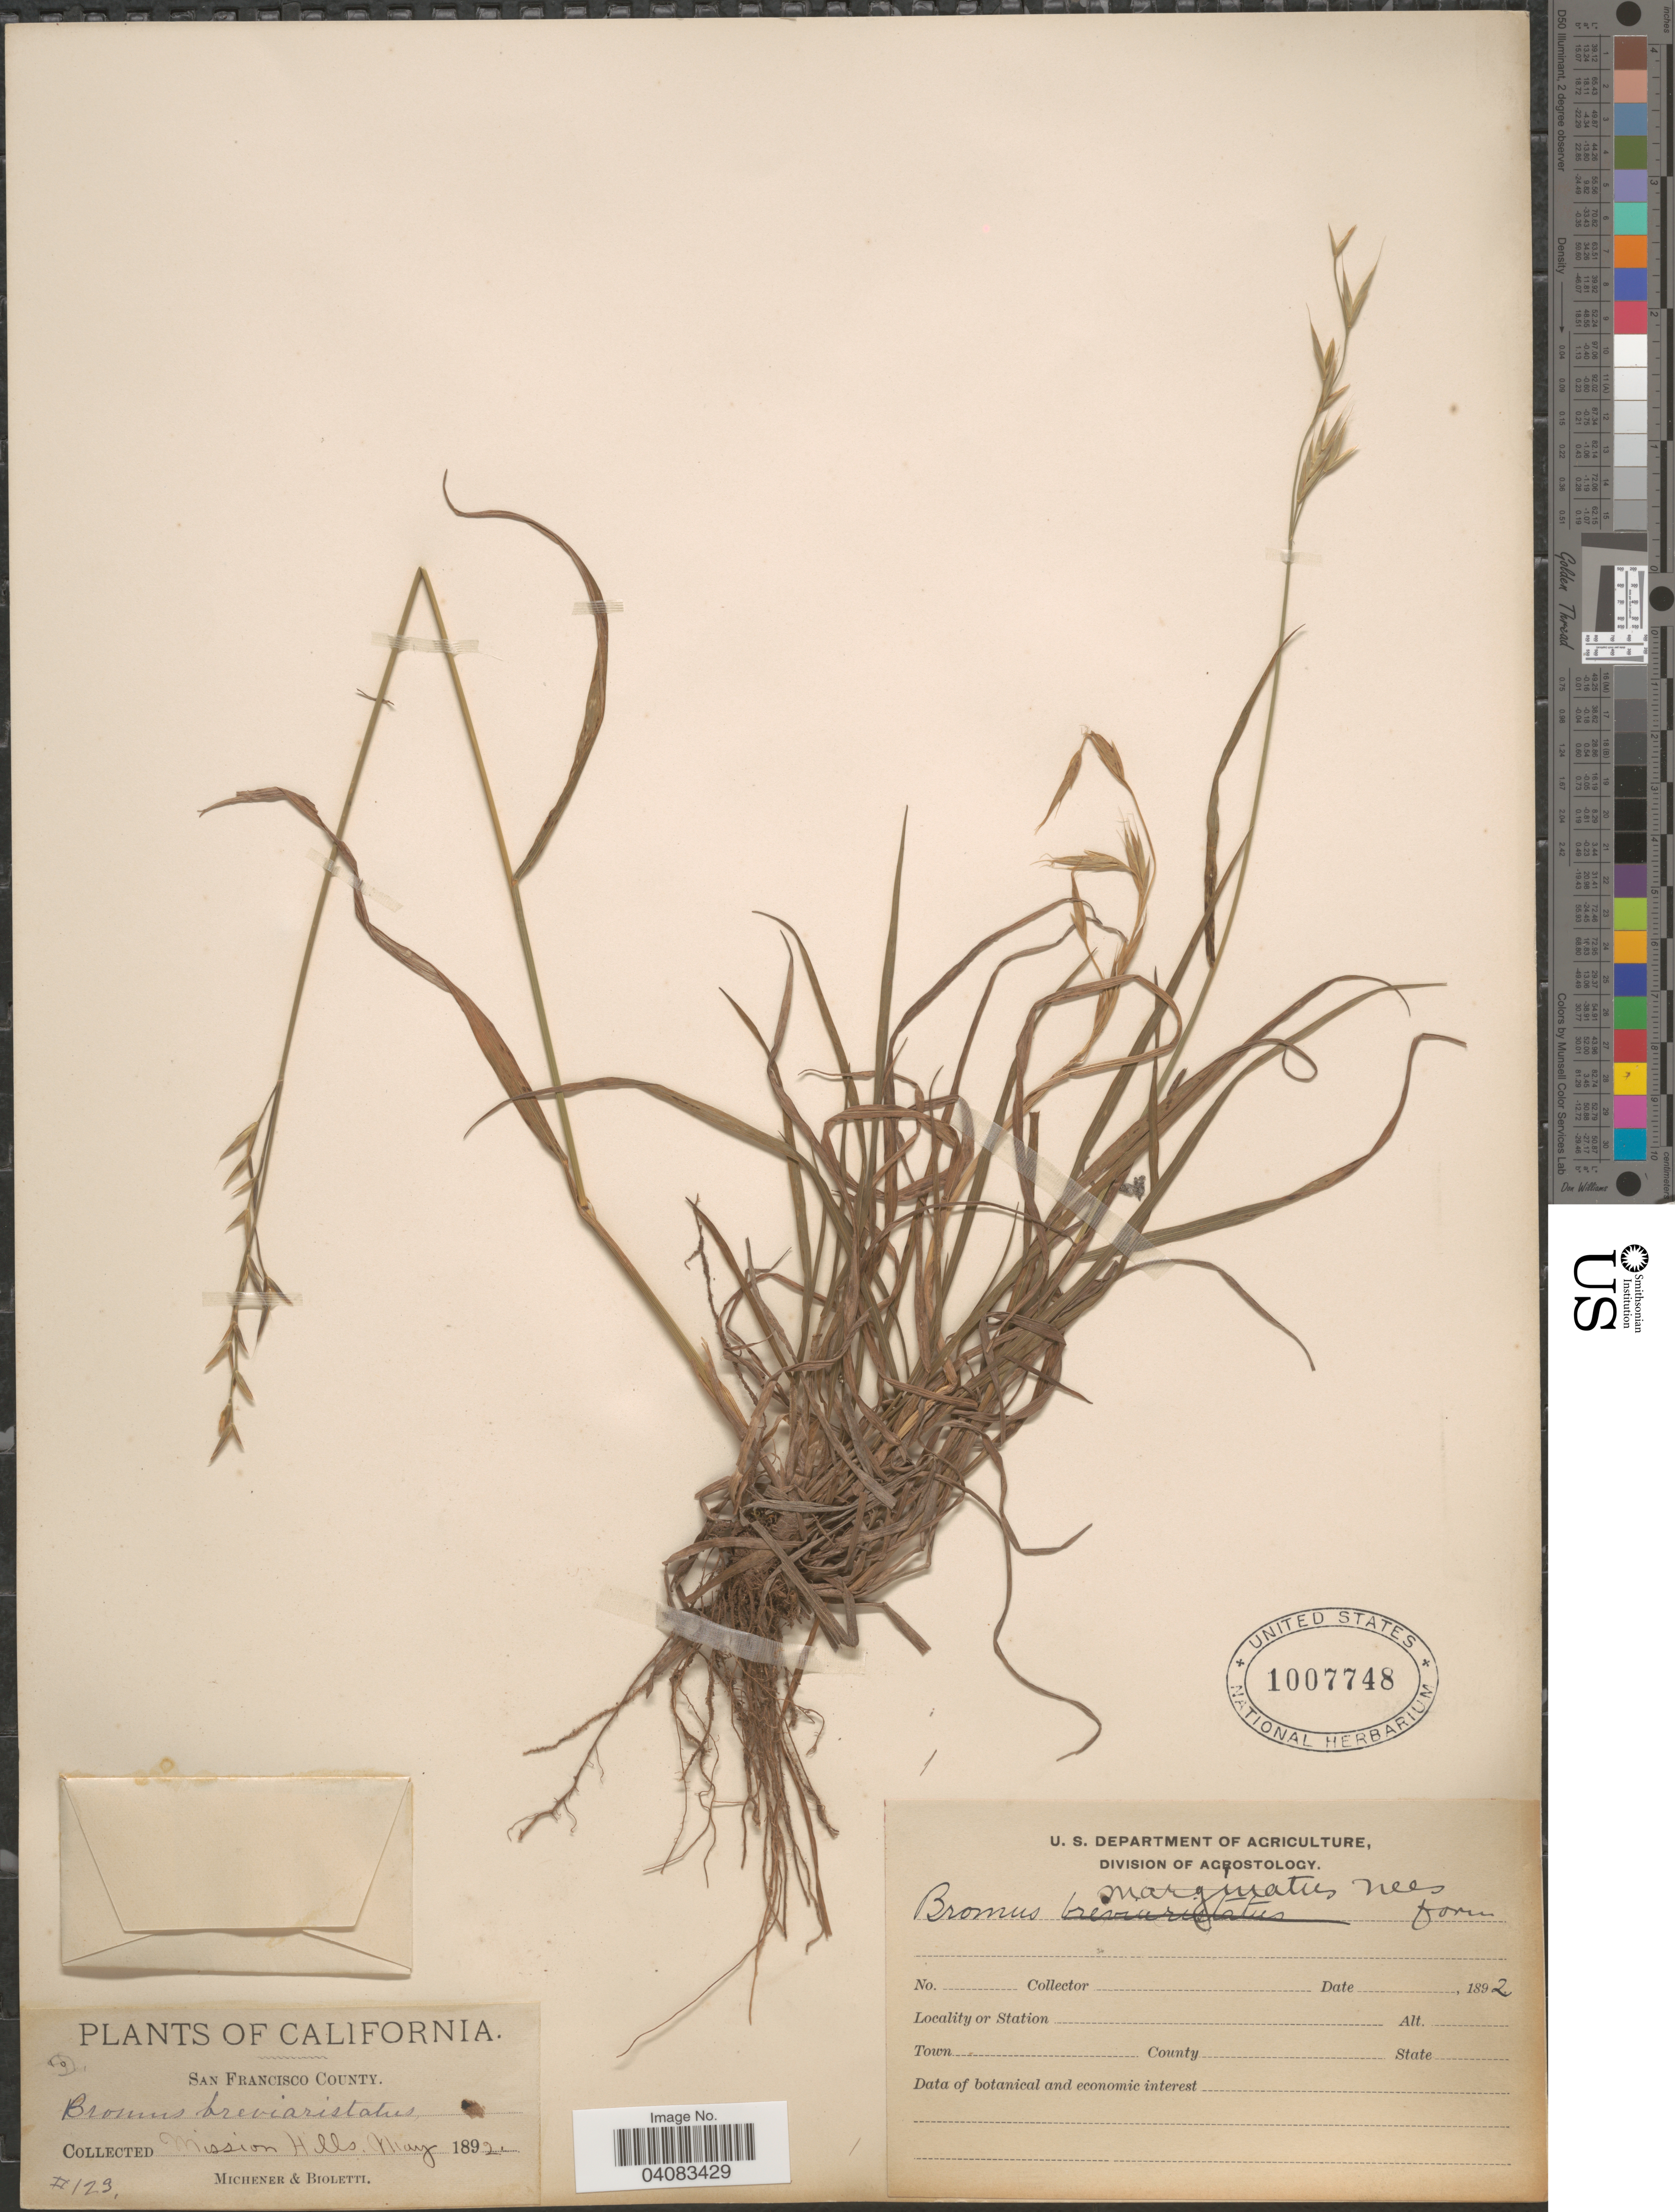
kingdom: Plantae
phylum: Tracheophyta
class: Liliopsida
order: Poales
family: Poaceae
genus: Bromus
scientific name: Bromus marginatus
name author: Nees ex Steud.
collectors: -. Michener & -- Bioletti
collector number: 123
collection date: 1892-05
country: United States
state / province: California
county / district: San Francisco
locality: San Francisco County. Mission Hills.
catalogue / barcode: US 1007748